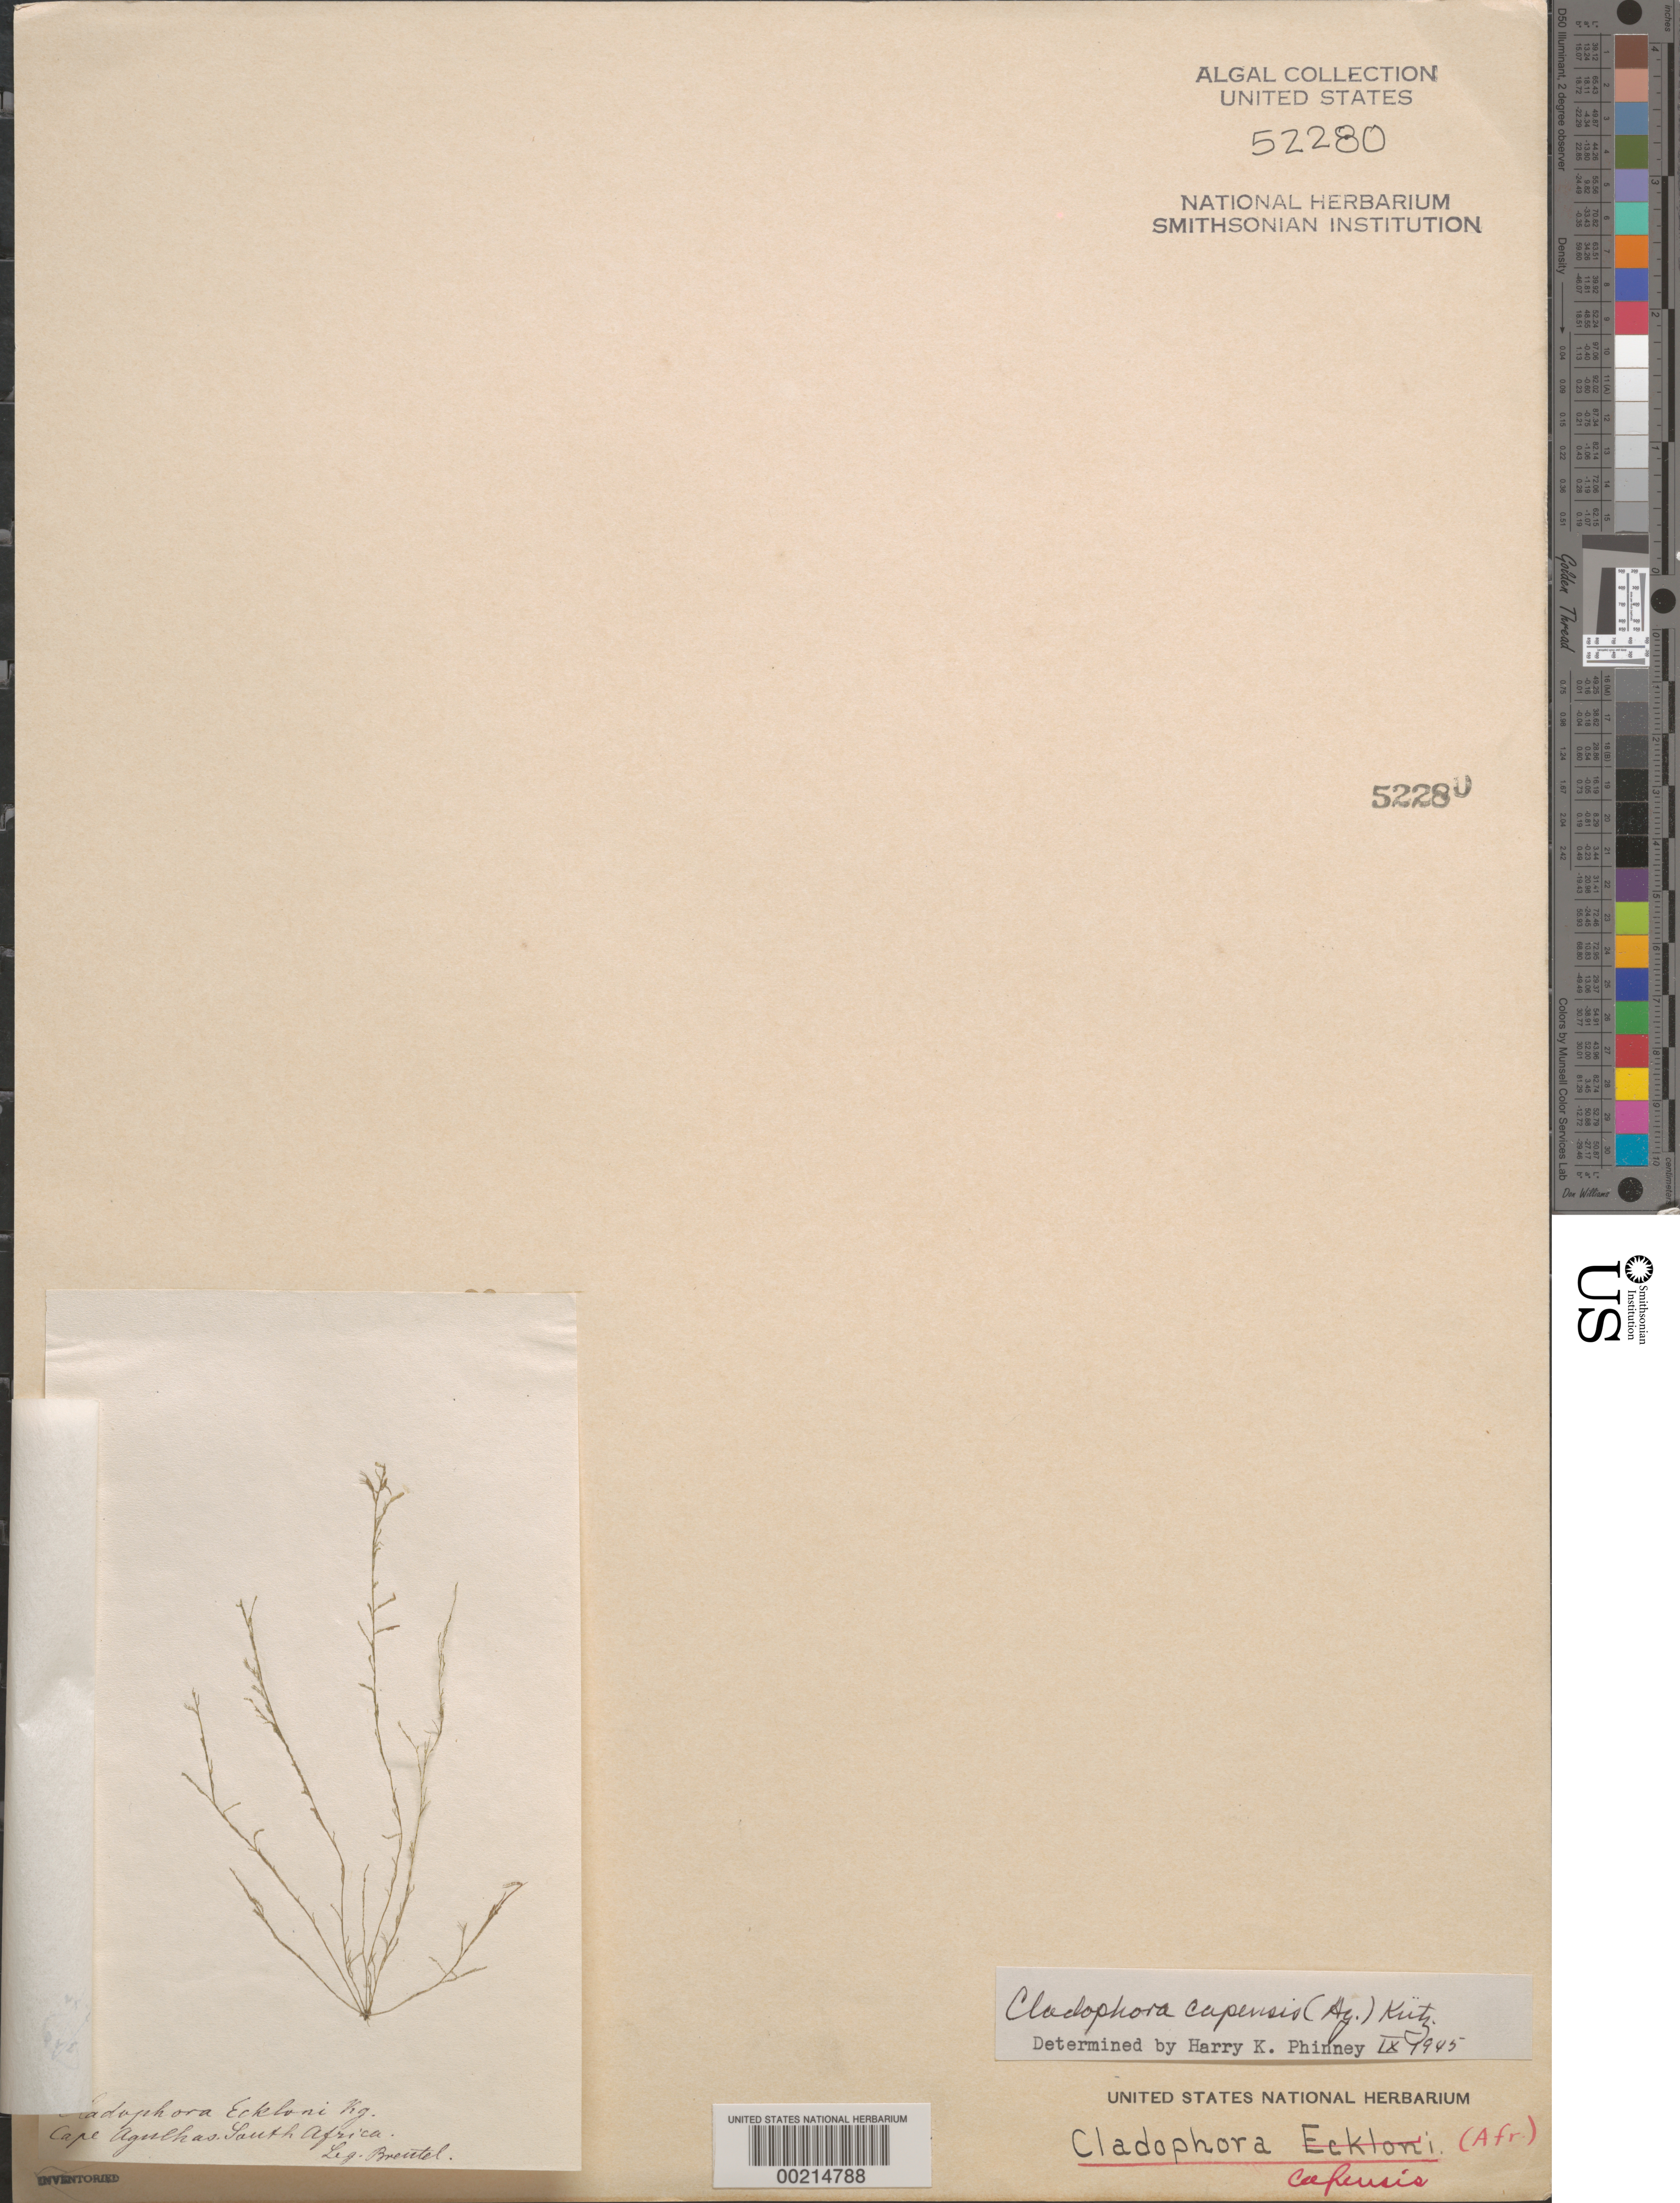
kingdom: Plantae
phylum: Chlorophyta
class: Ulvophyceae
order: Cladophorales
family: Cladophoraceae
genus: Cladophora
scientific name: Cladophora capensis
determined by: Phinney, H. K.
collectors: J. Breutel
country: South Africa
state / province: Western Cape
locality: Cape agulhas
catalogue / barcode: US 52280